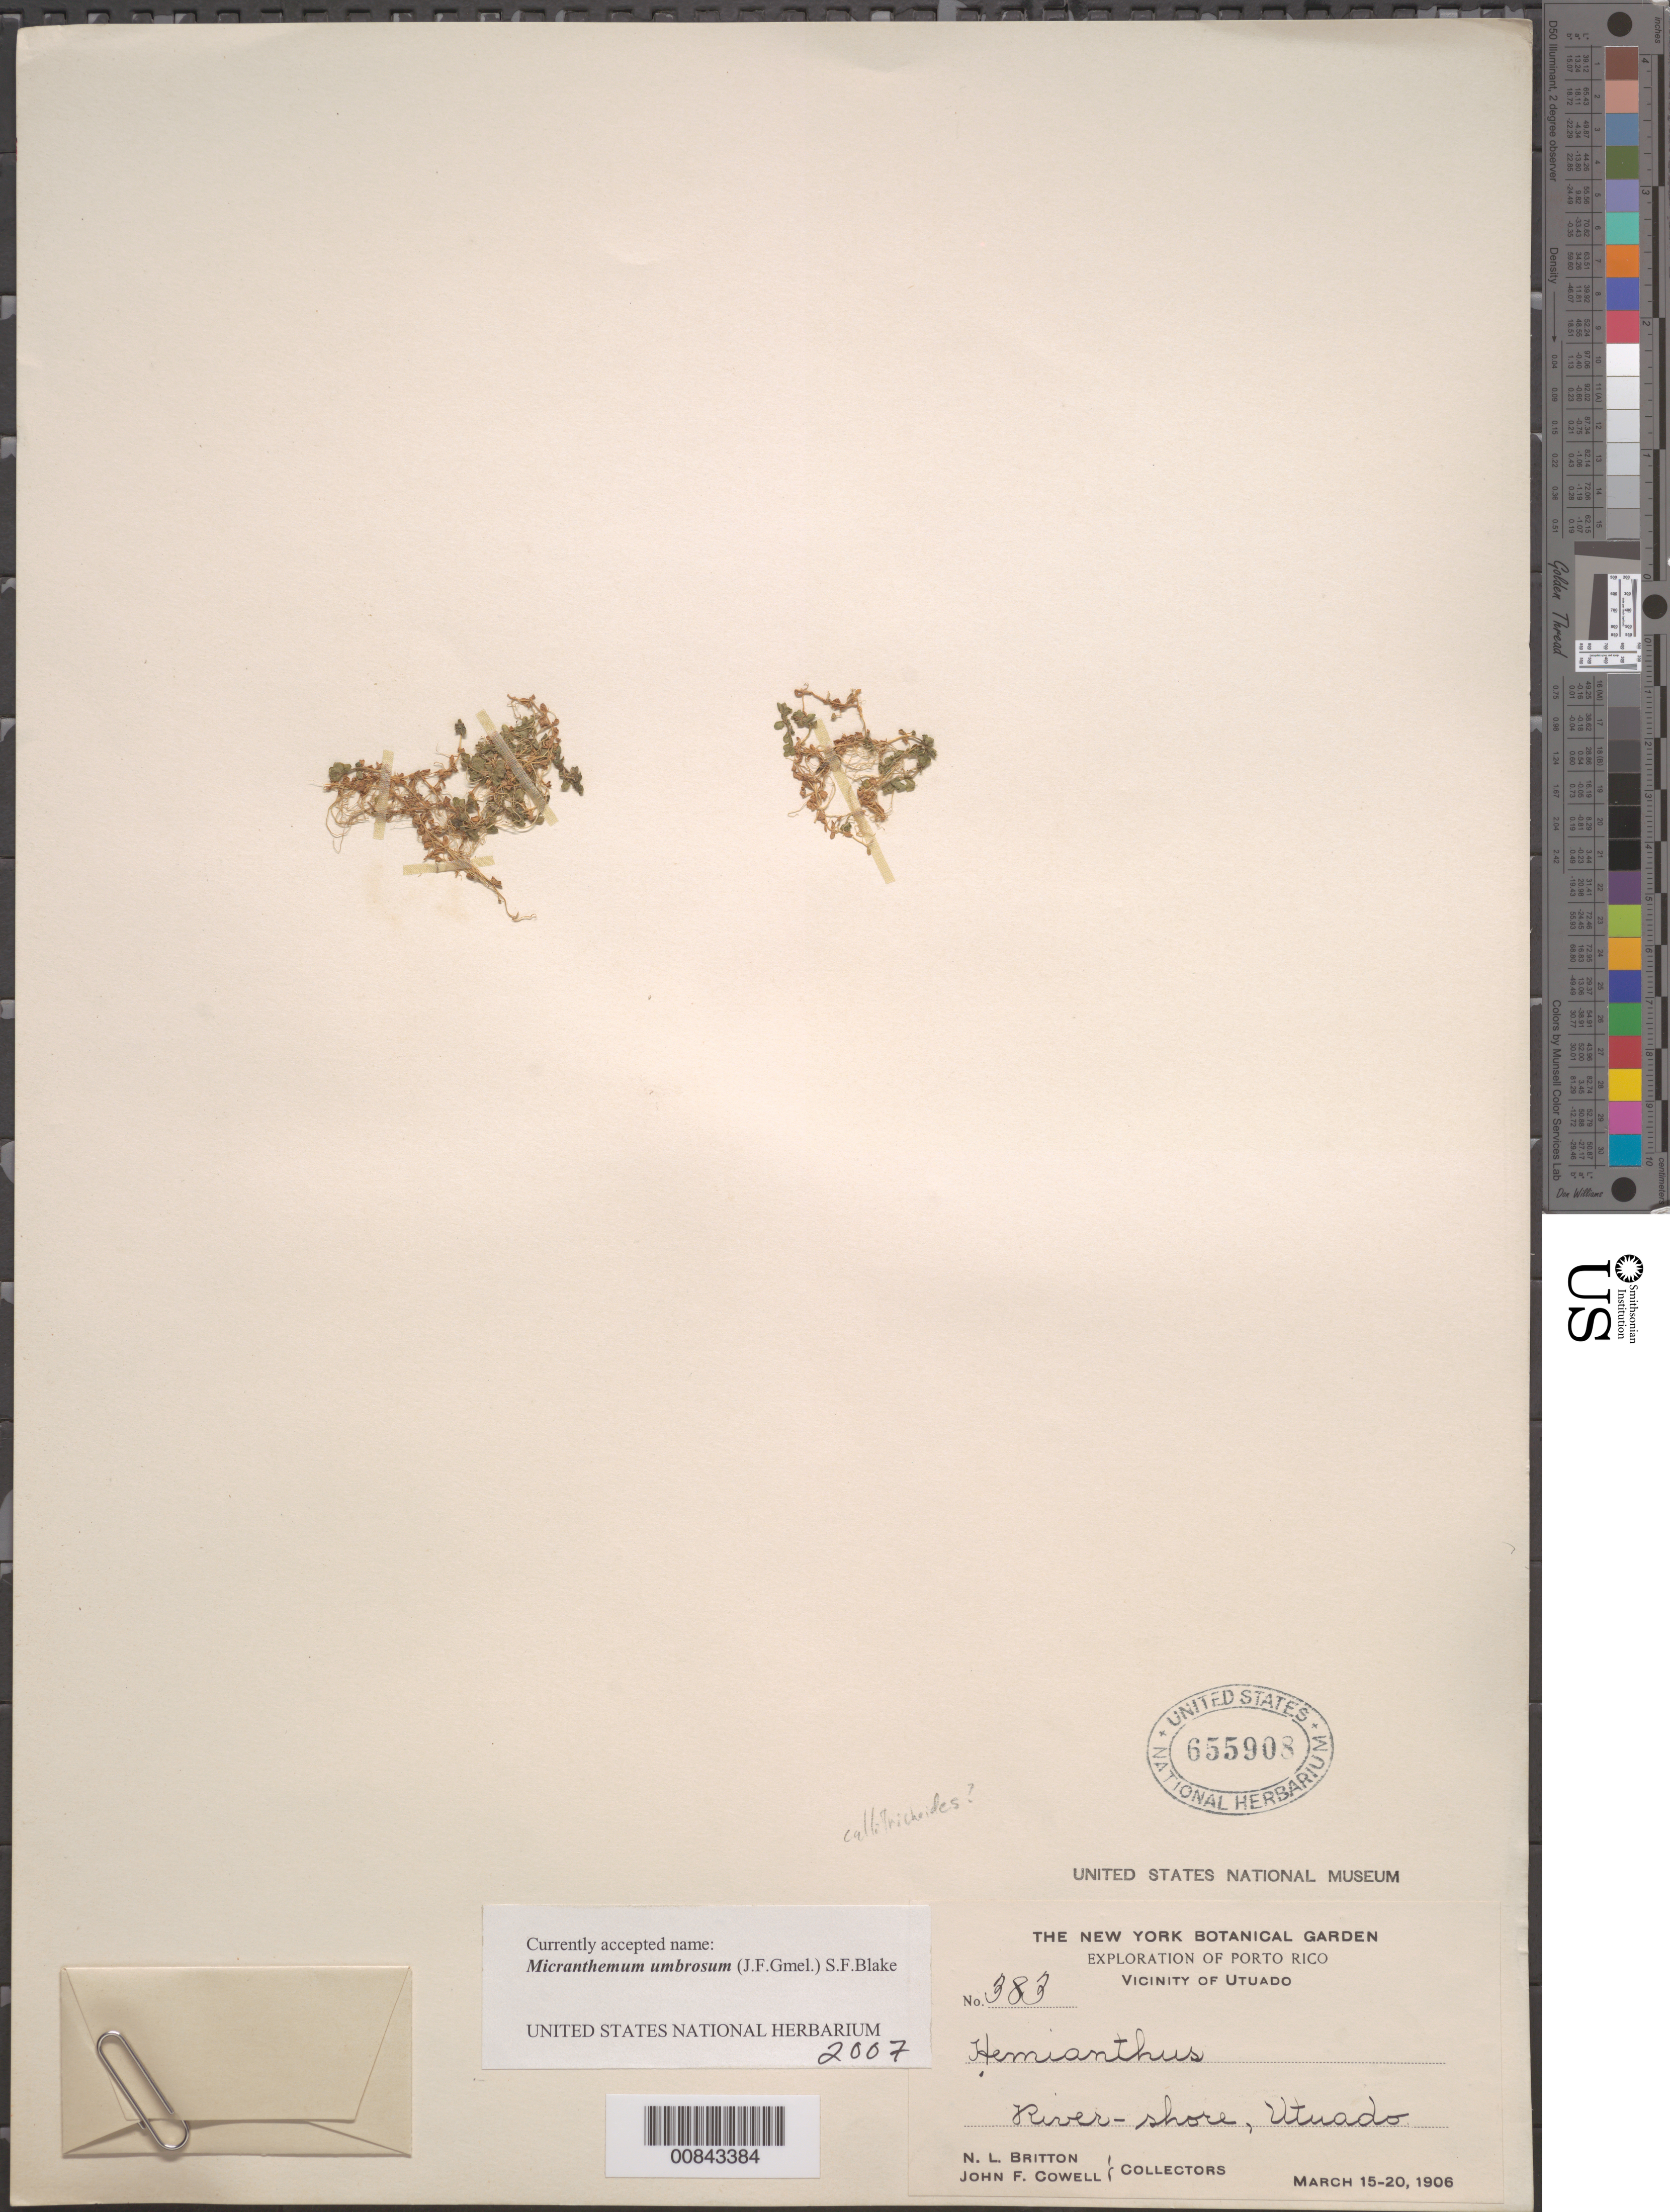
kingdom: Plantae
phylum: Tracheophyta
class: Magnoliopsida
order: Lamiales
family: Linderniaceae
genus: Micranthemum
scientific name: Micranthemum umbrosum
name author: (J.F. Gmel.) S.F. Blake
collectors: Mrs. N. L. Britton & J. F. Cowell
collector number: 383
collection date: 1906-03-15/1906-03-20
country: Puerto Rico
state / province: Utuado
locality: Vicinity of Utuado.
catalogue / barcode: US 655908